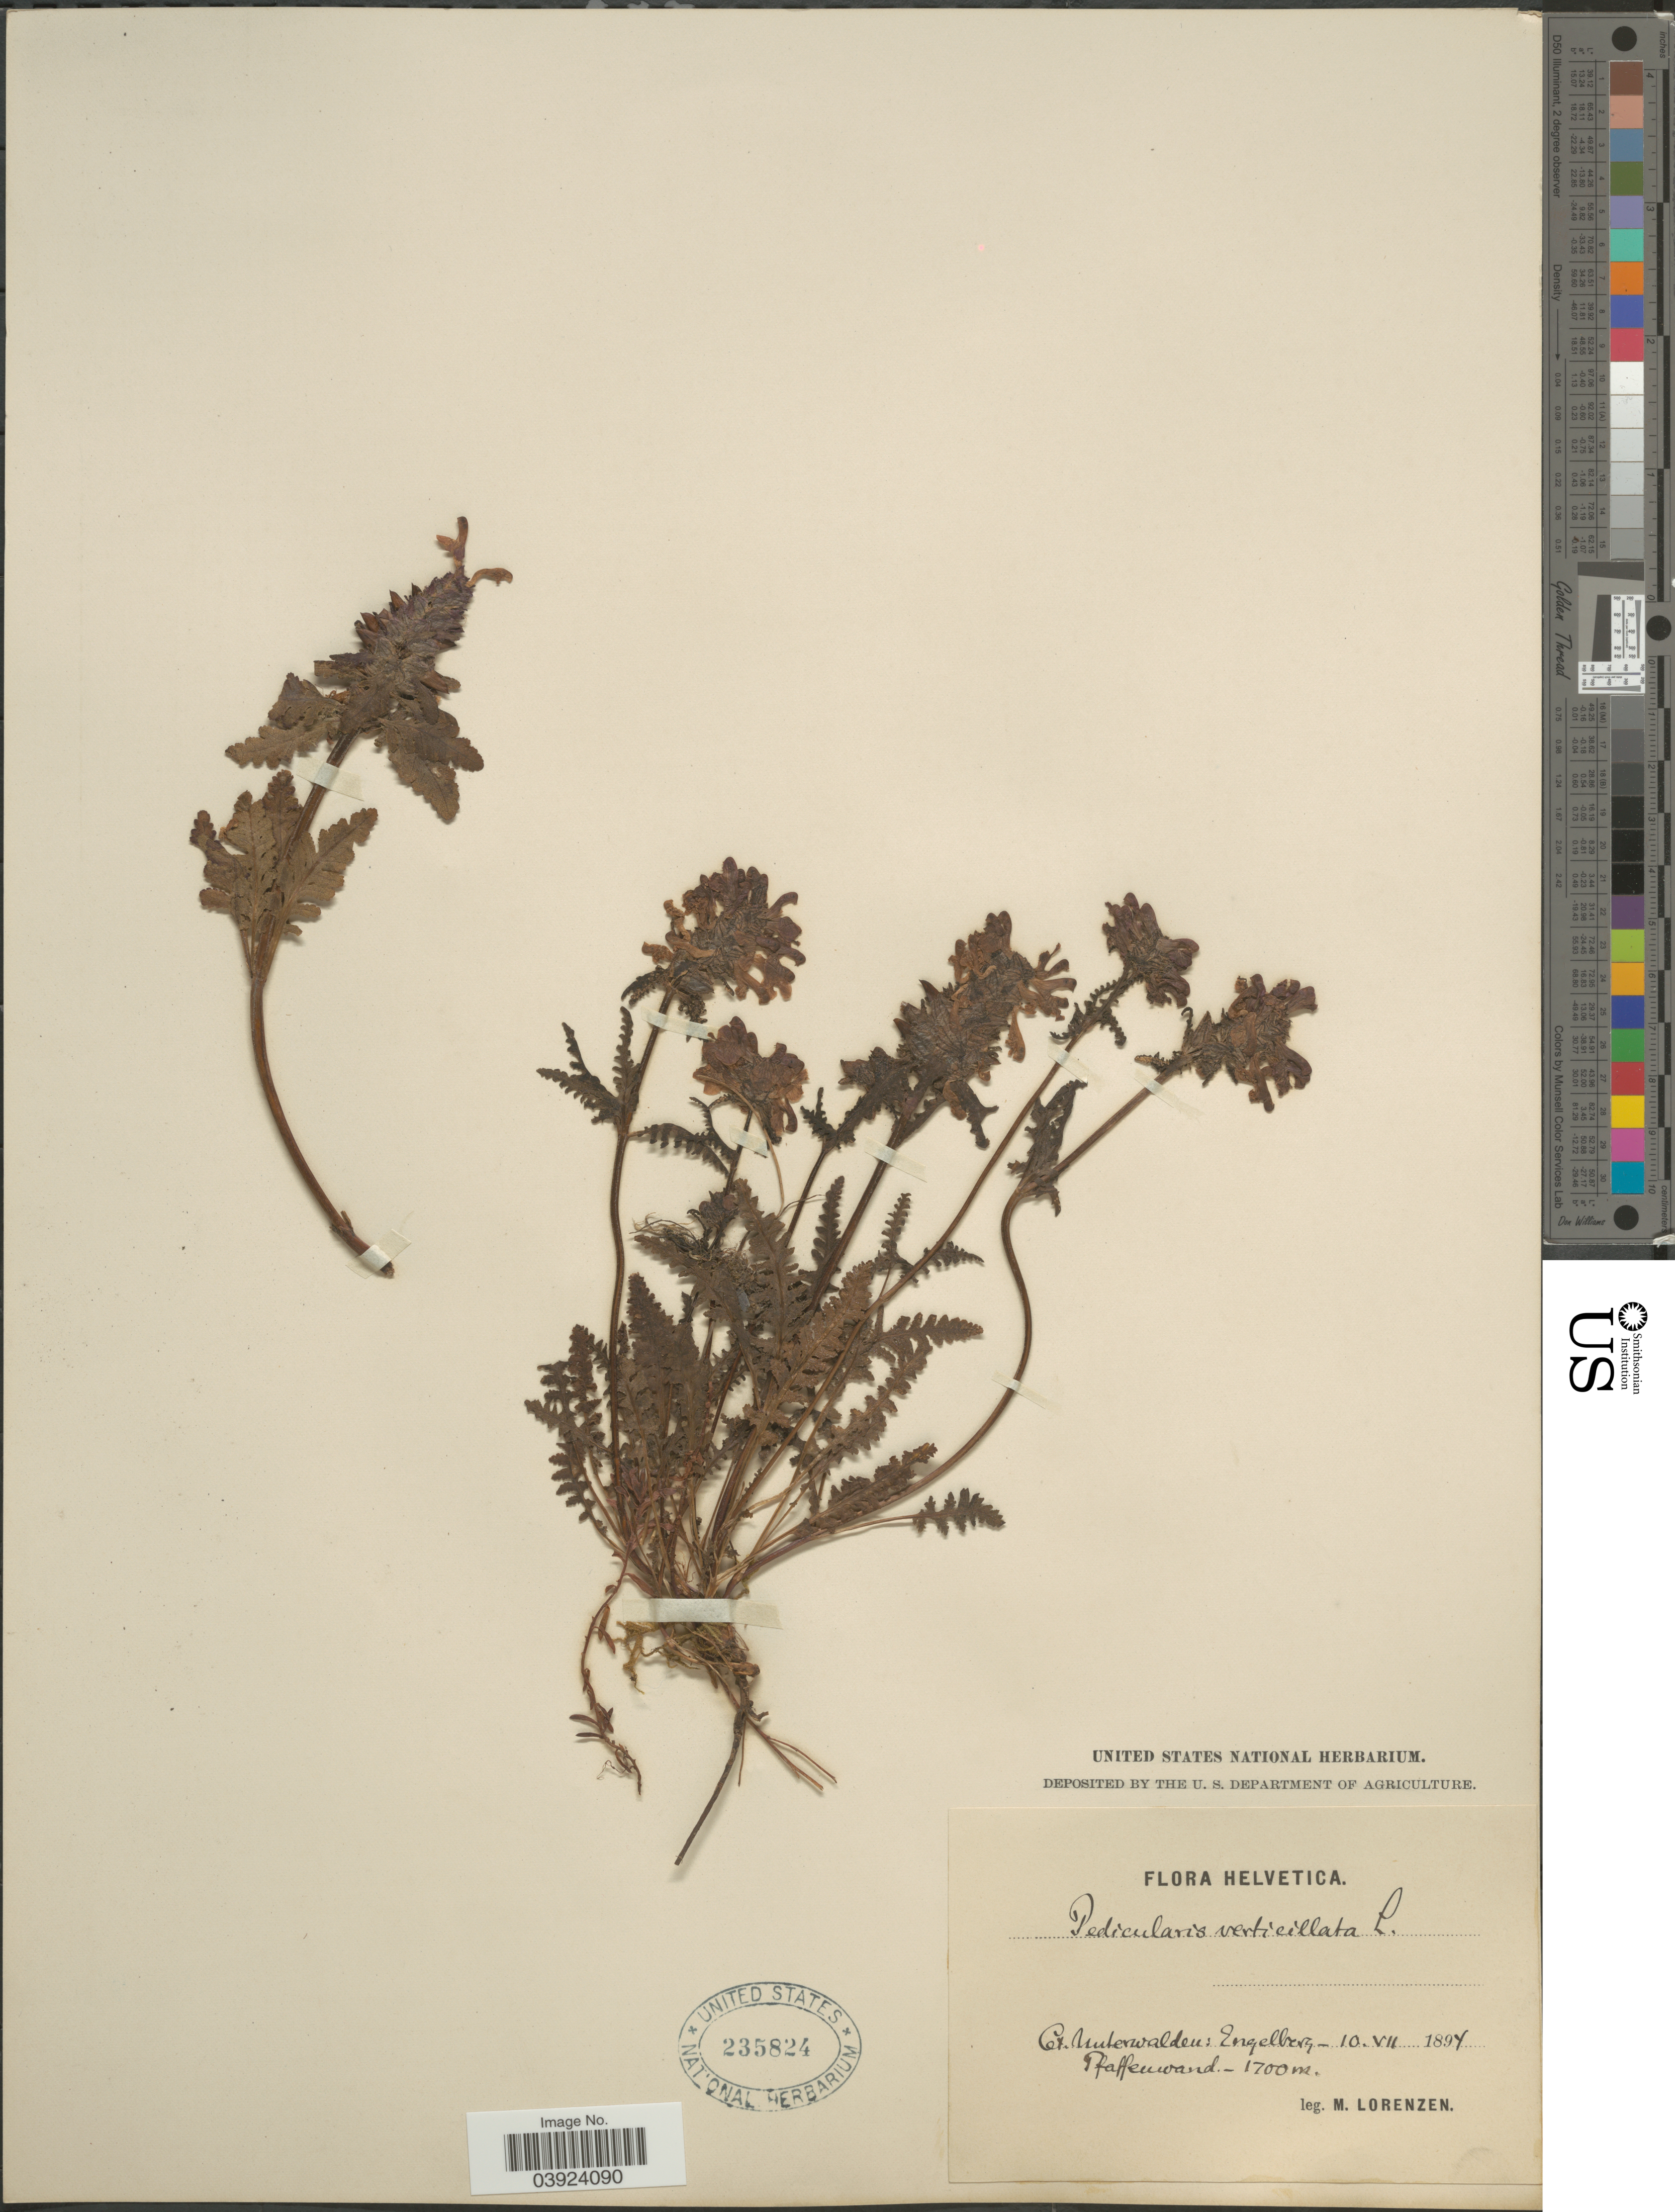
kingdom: Plantae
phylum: Tracheophyta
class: Magnoliopsida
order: Lamiales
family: Orobanchaceae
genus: Pedicularis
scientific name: Pedicularis verticillata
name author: L.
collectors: M. Lorenzen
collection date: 1894-07-10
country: Switzerland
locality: Helvetica. Ct. Nuterwalden: Engelberg. Pfaffenwand.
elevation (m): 1700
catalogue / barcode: US 235824